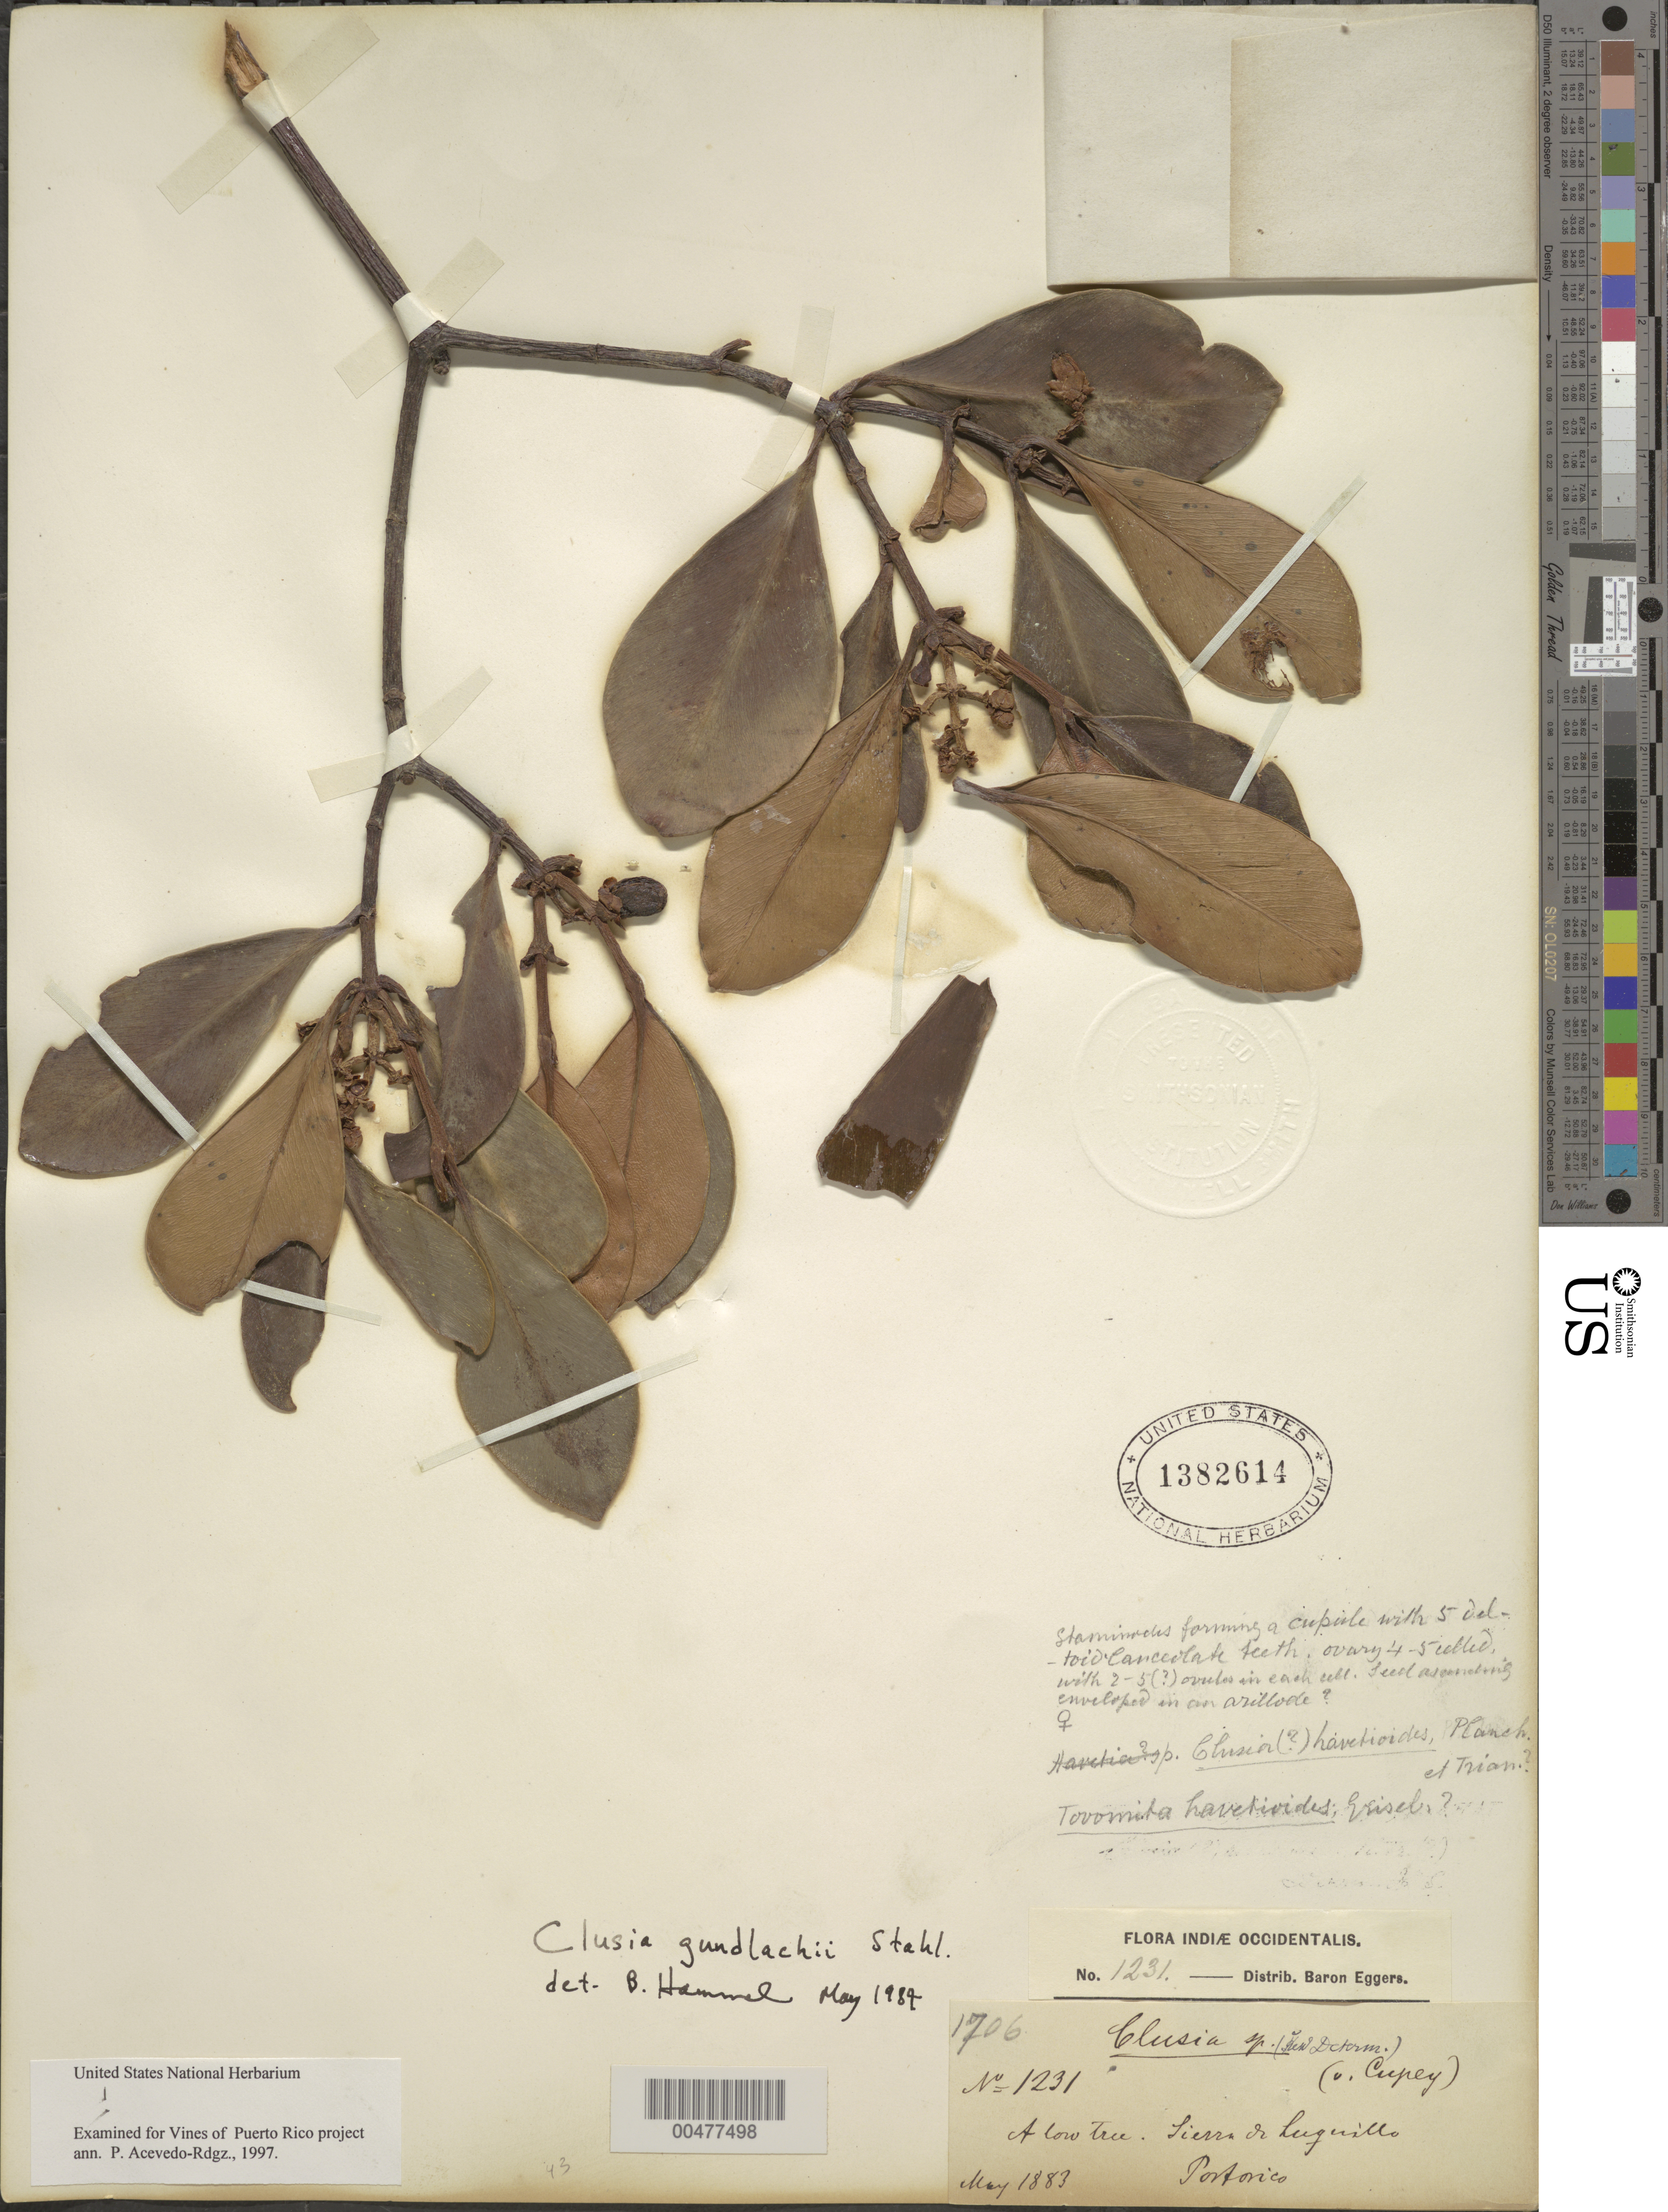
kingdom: Plantae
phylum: Tracheophyta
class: Magnoliopsida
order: Malpighiales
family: Clusiaceae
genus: Clusia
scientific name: Clusia gundlachii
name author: A. Stahl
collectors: H. F. A. von Eggers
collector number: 1231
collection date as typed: May 1883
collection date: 1883-05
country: Puerto Rico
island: Greater Antilles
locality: Sierra de Luquillo.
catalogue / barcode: US 1382614